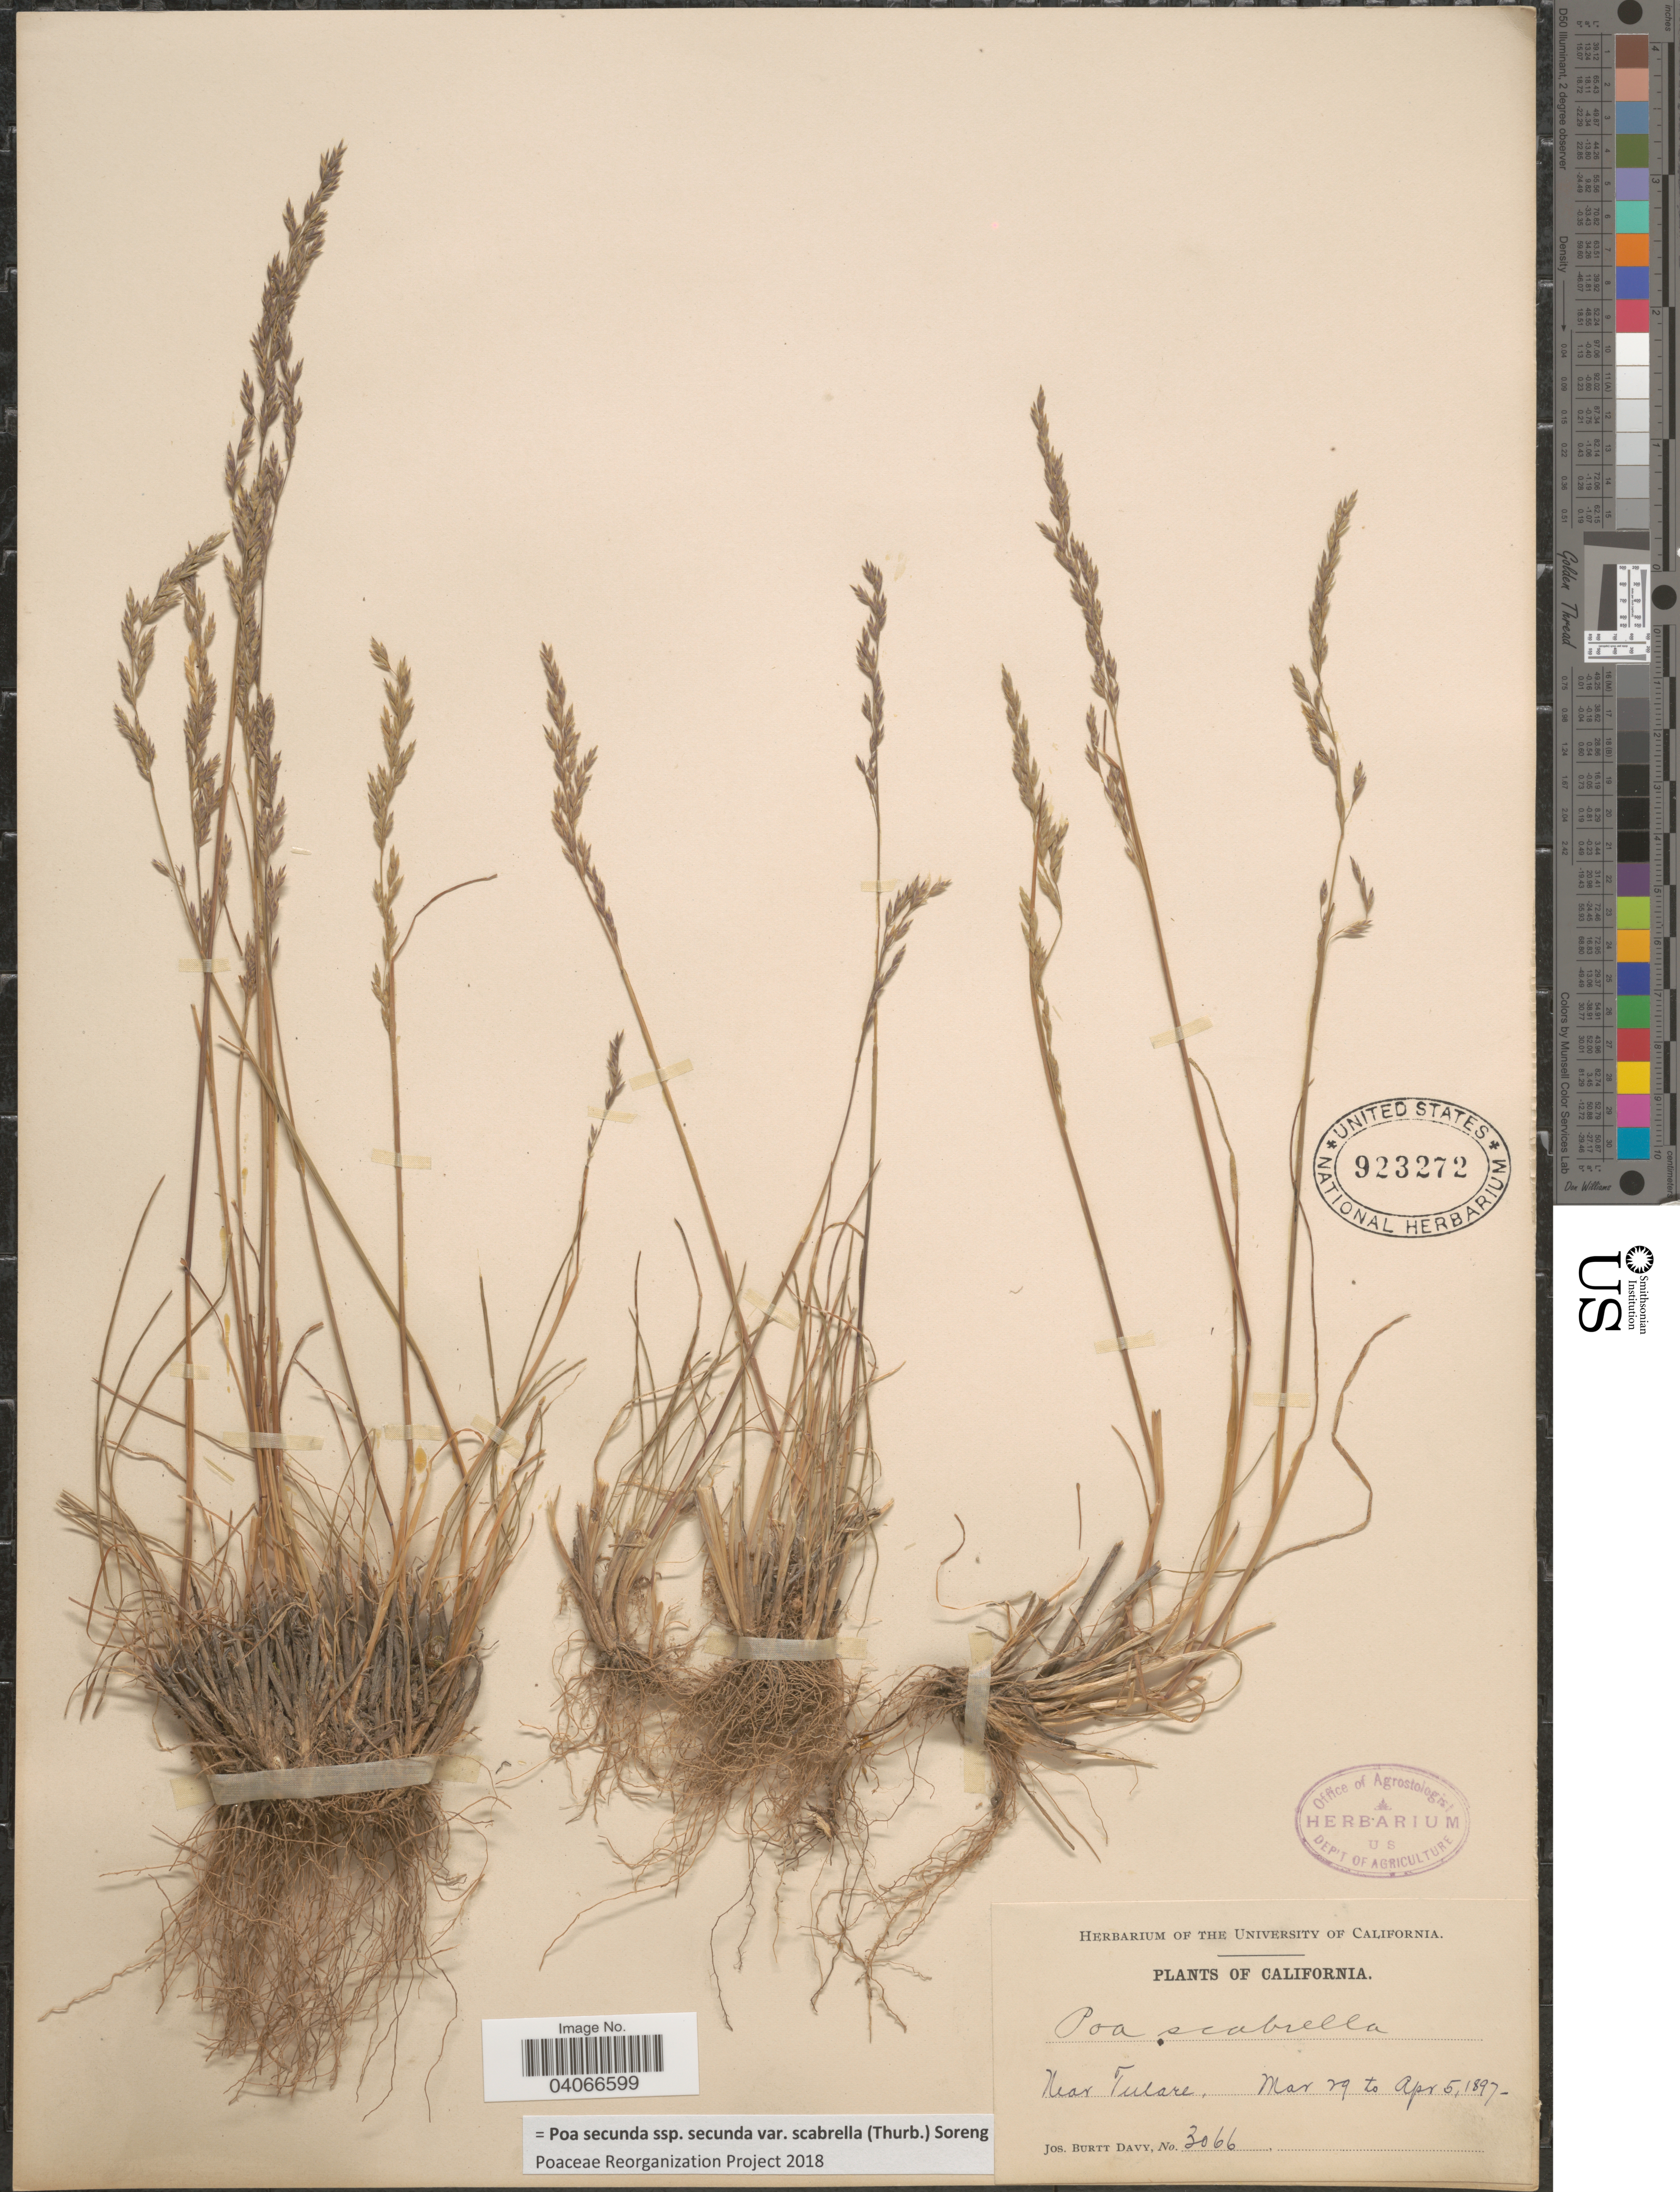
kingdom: Plantae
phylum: Tracheophyta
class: Liliopsida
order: Poales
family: Poaceae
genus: Poa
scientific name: Poa secunda subsp. secunda var. scabrella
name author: (Thurb.) Soreng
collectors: J. Burtt Davy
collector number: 3066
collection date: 1897-03-29/1897-04-05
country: United States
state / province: California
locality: Near Tulare.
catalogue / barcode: US 923272